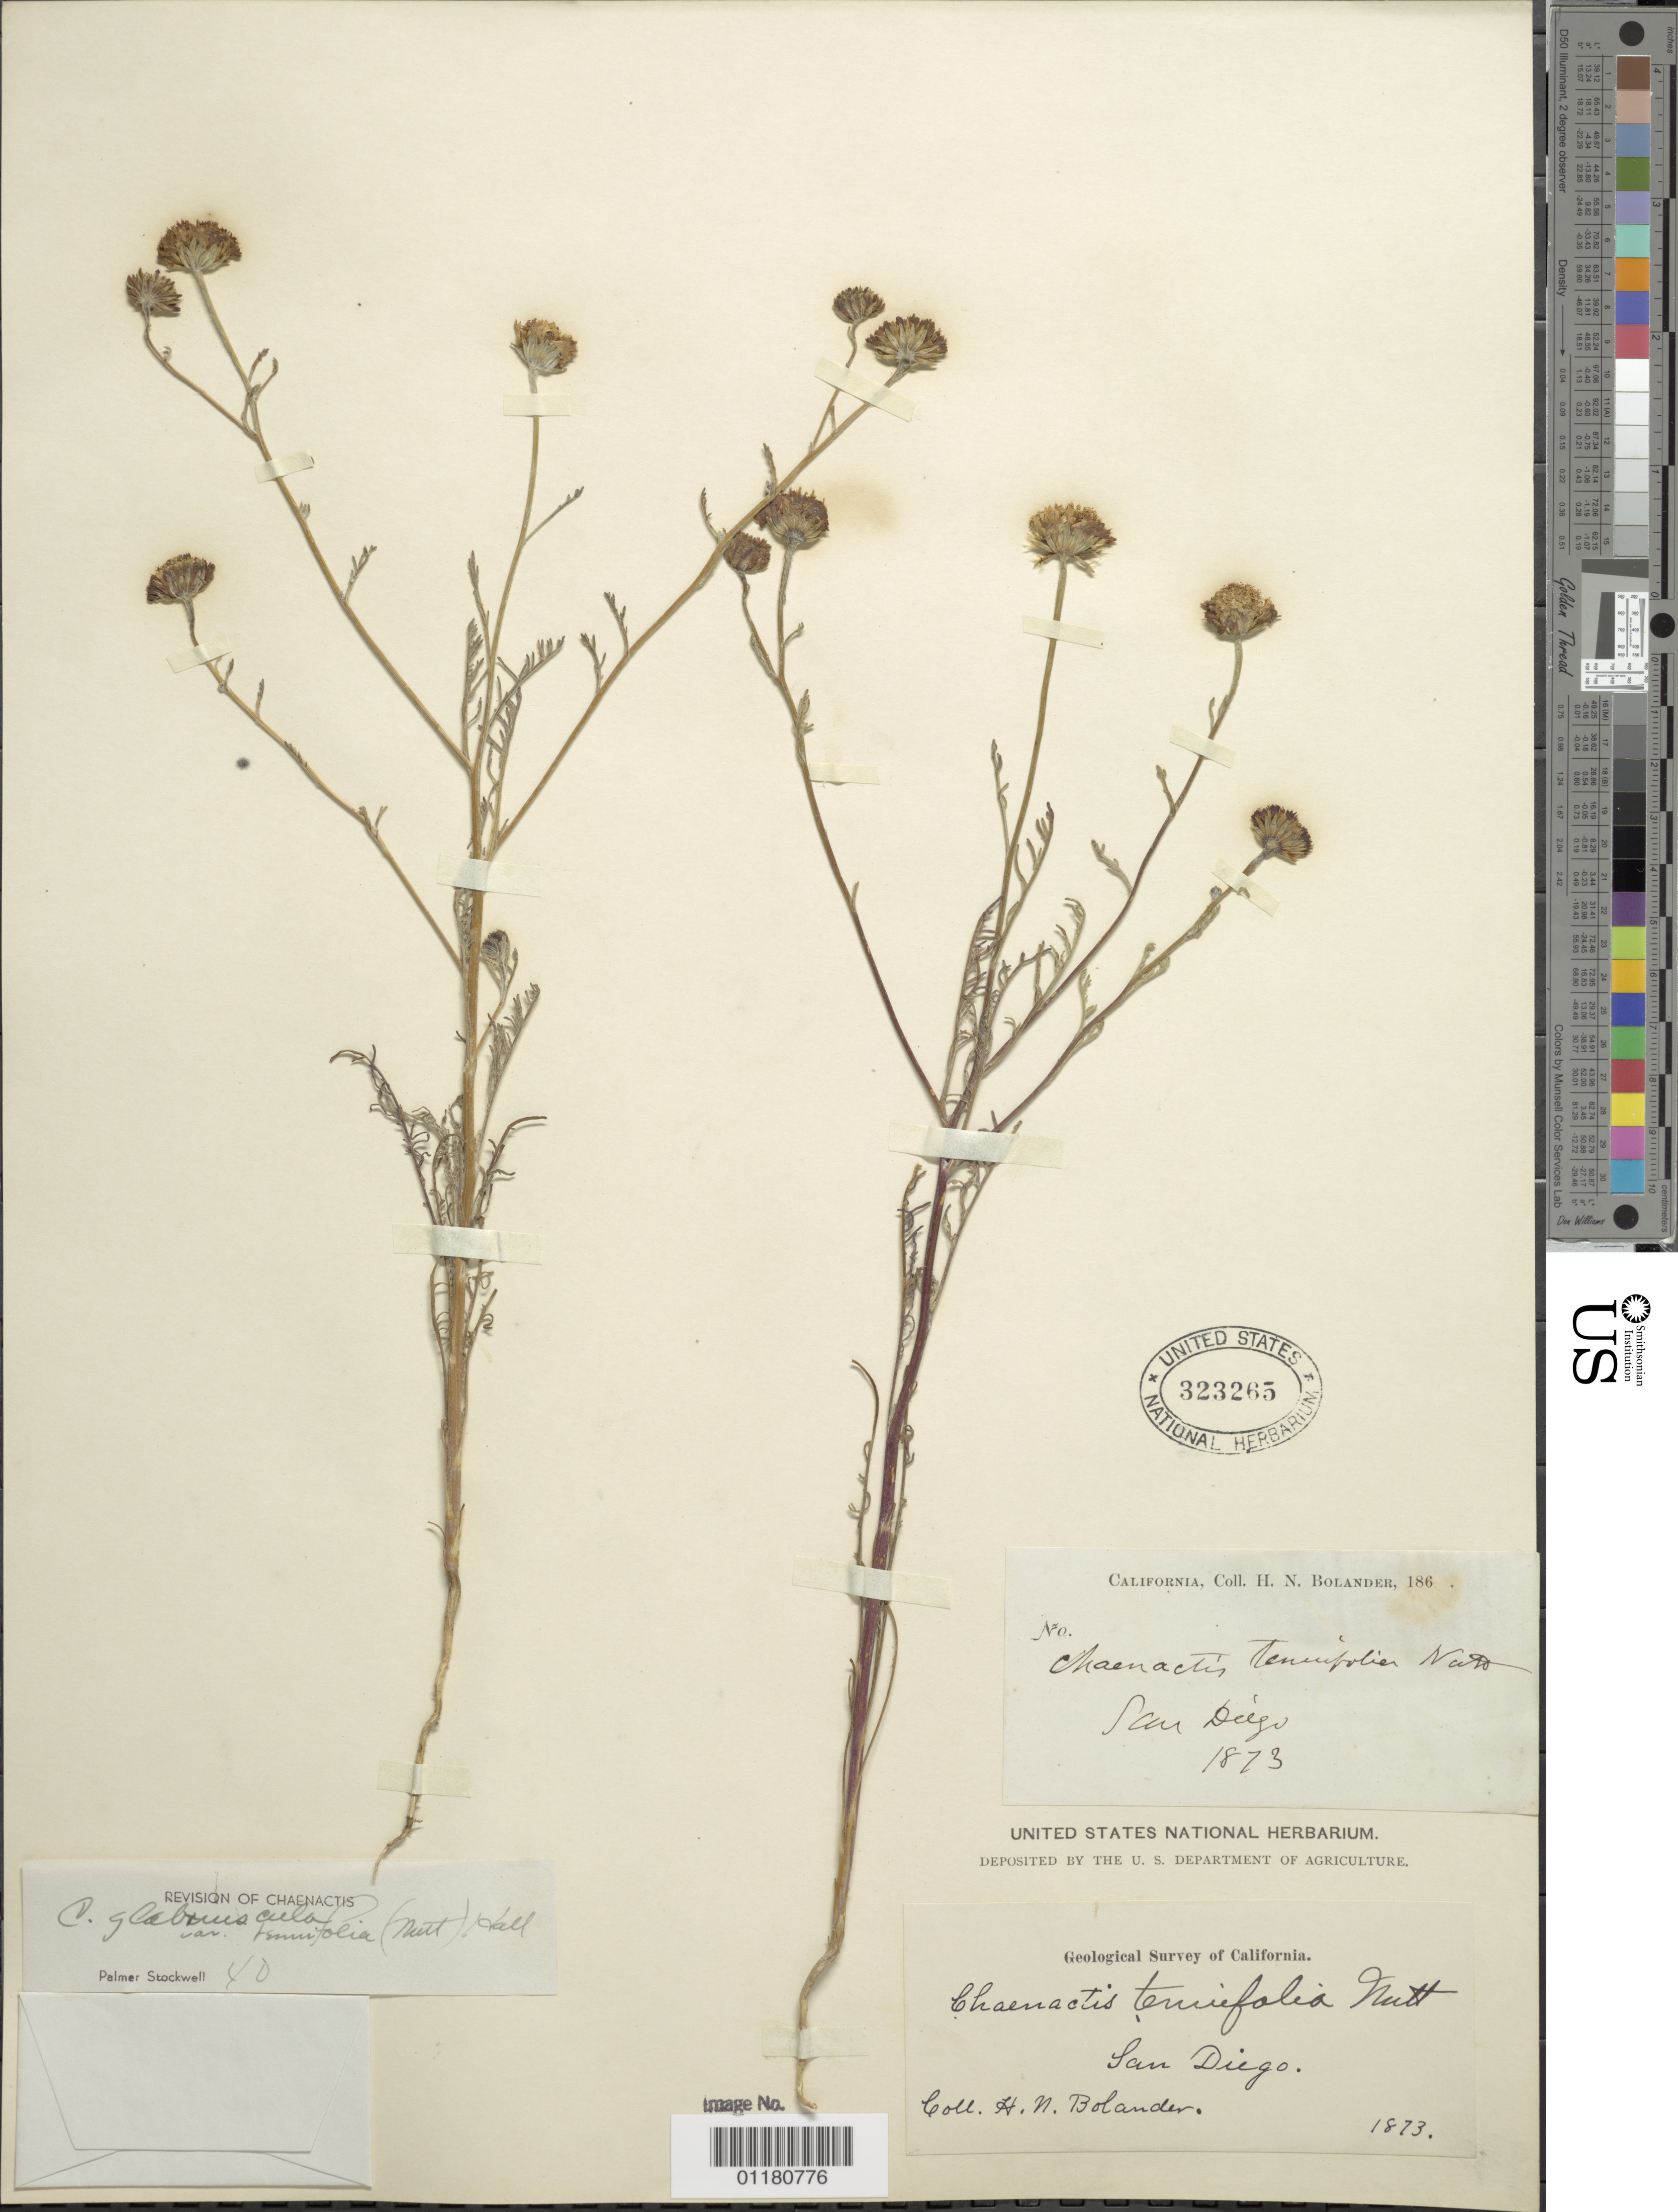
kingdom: Plantae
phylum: Tracheophyta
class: Magnoliopsida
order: Asterales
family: Asteraceae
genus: Chaenactis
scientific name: Chaenactis glabriuscula var. tenuifolia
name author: (Nutt.) Hall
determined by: Stockwell, P.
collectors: H. Bolander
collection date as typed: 1873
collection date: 1873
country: United States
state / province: California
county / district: San Diego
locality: San Diego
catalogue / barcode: US 323265